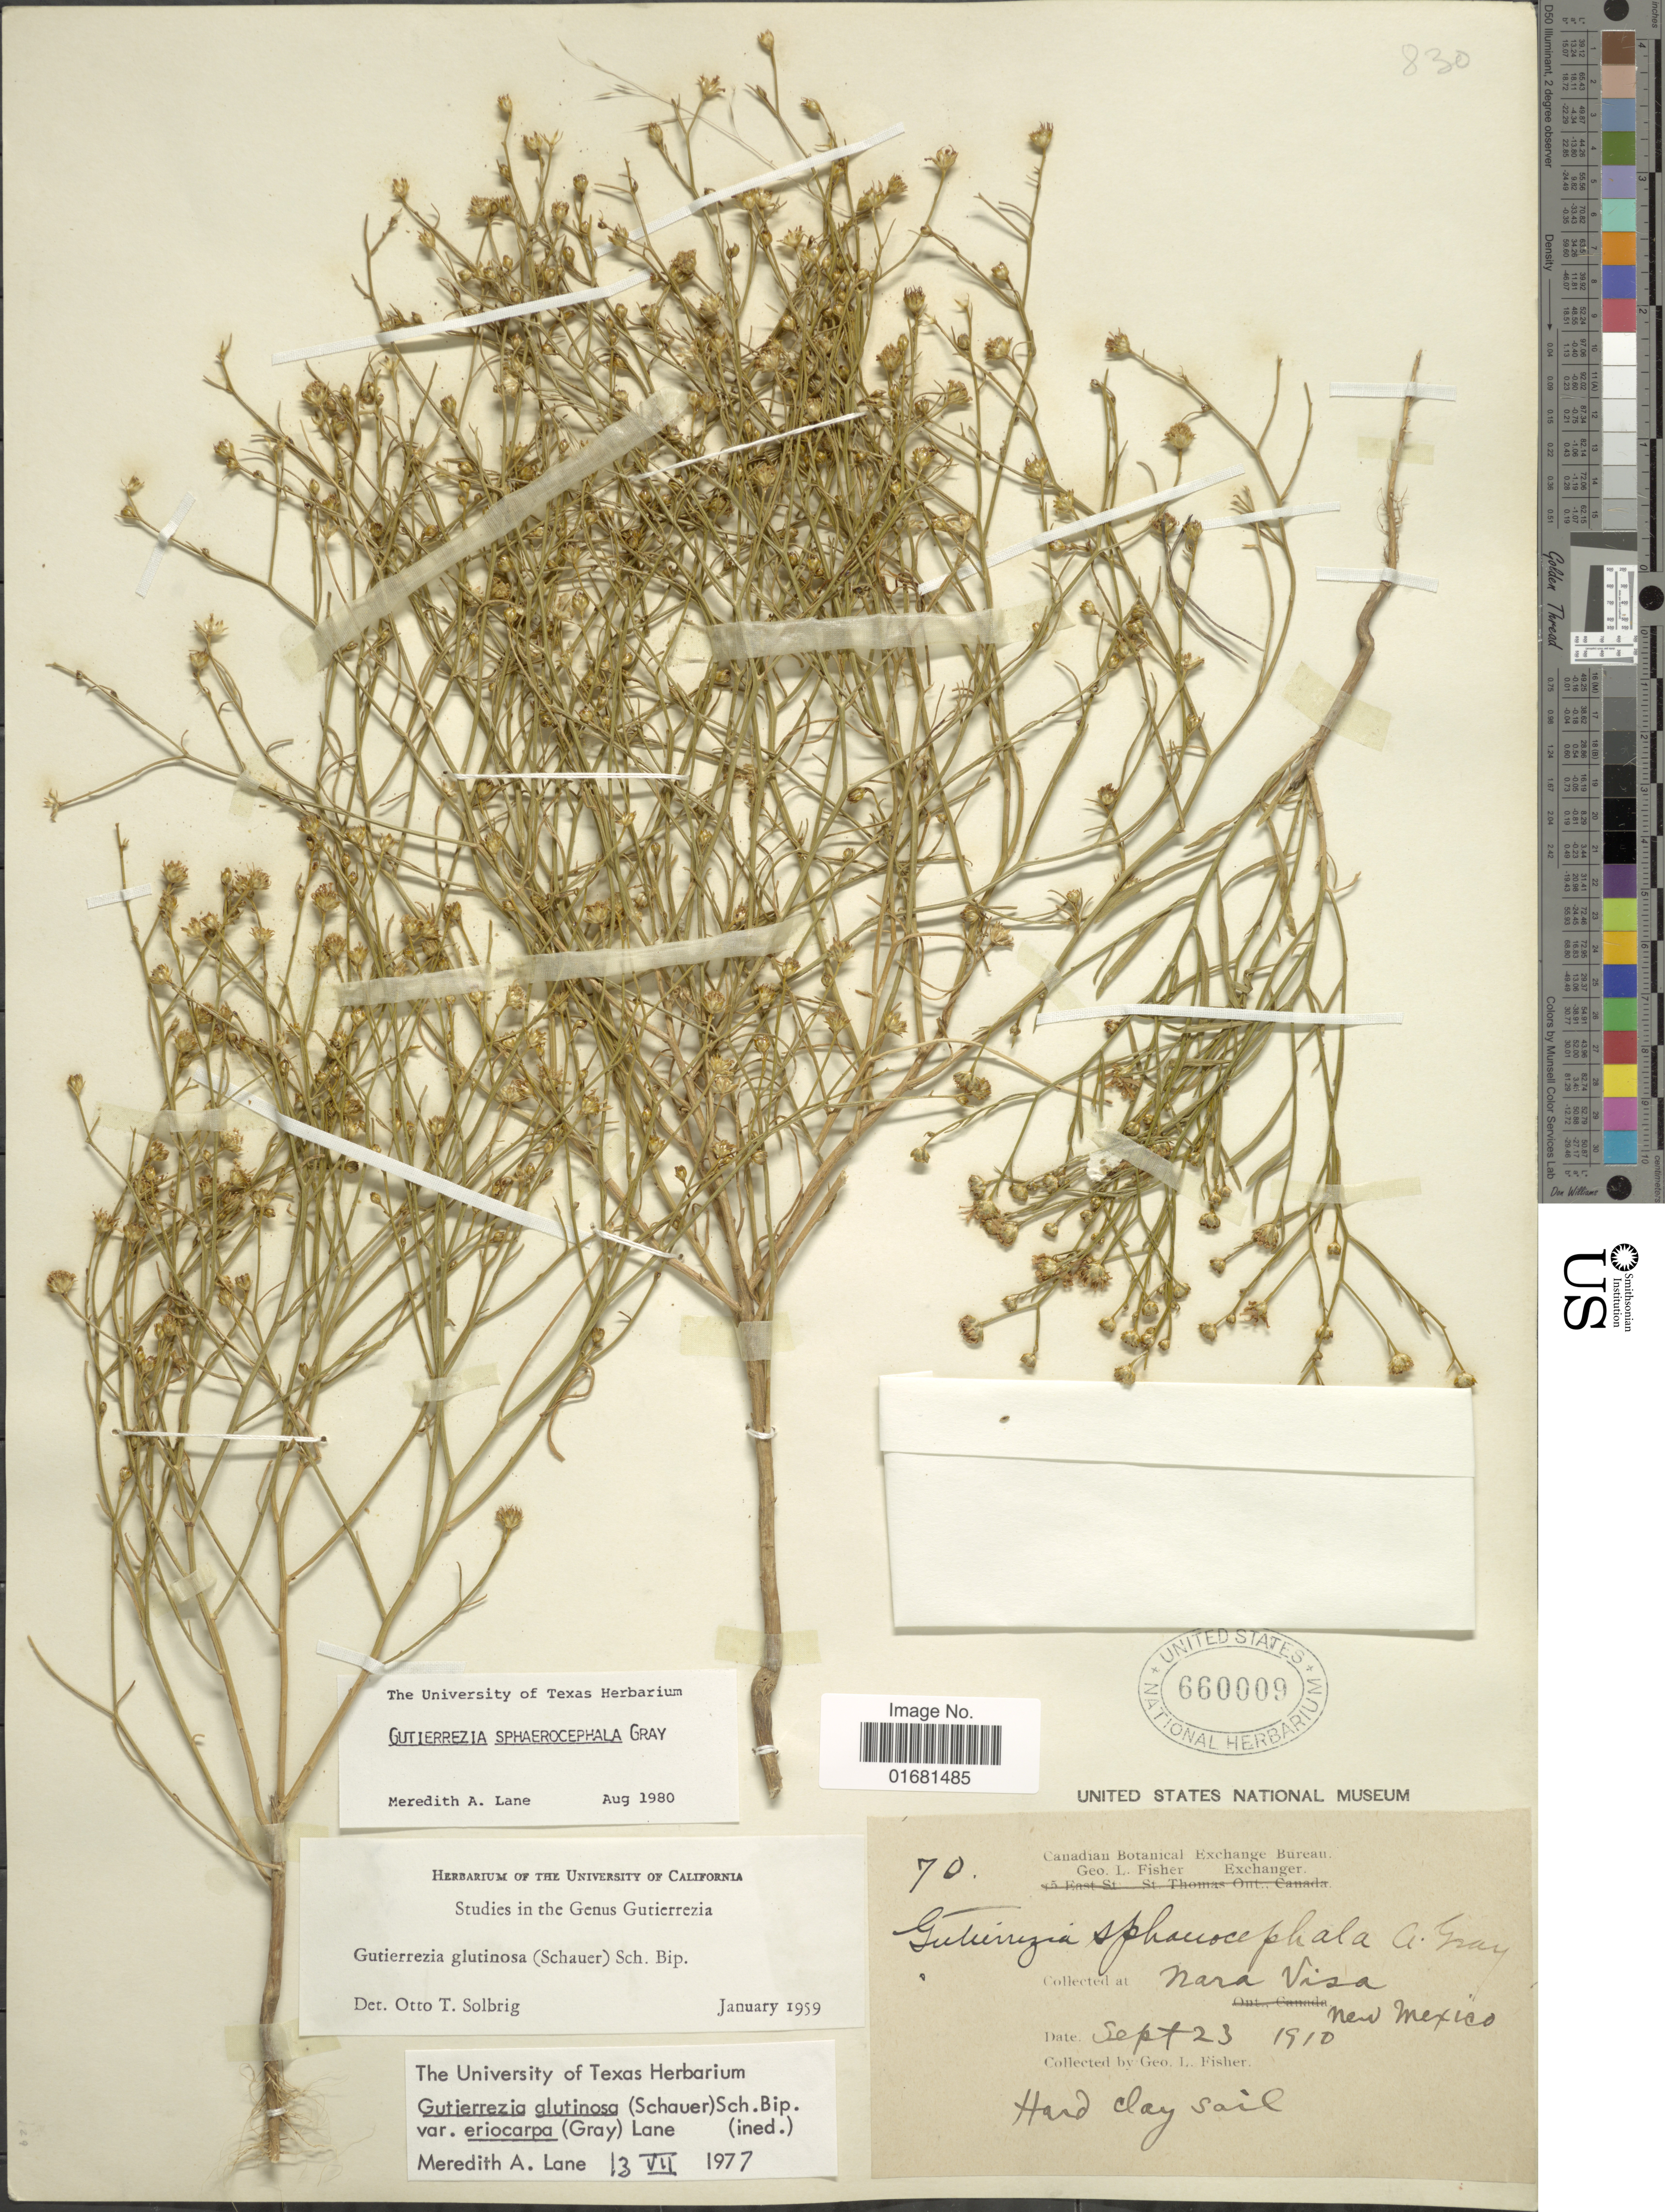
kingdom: Plantae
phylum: Tracheophyta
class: Magnoliopsida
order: Asterales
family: Asteraceae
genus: Gutierrezia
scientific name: Gutierrezia sphaerocephala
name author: A. Gray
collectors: G. L. Fisher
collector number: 70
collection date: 1910-09-23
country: United States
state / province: New Mexico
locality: Nara Visa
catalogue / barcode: US 660009